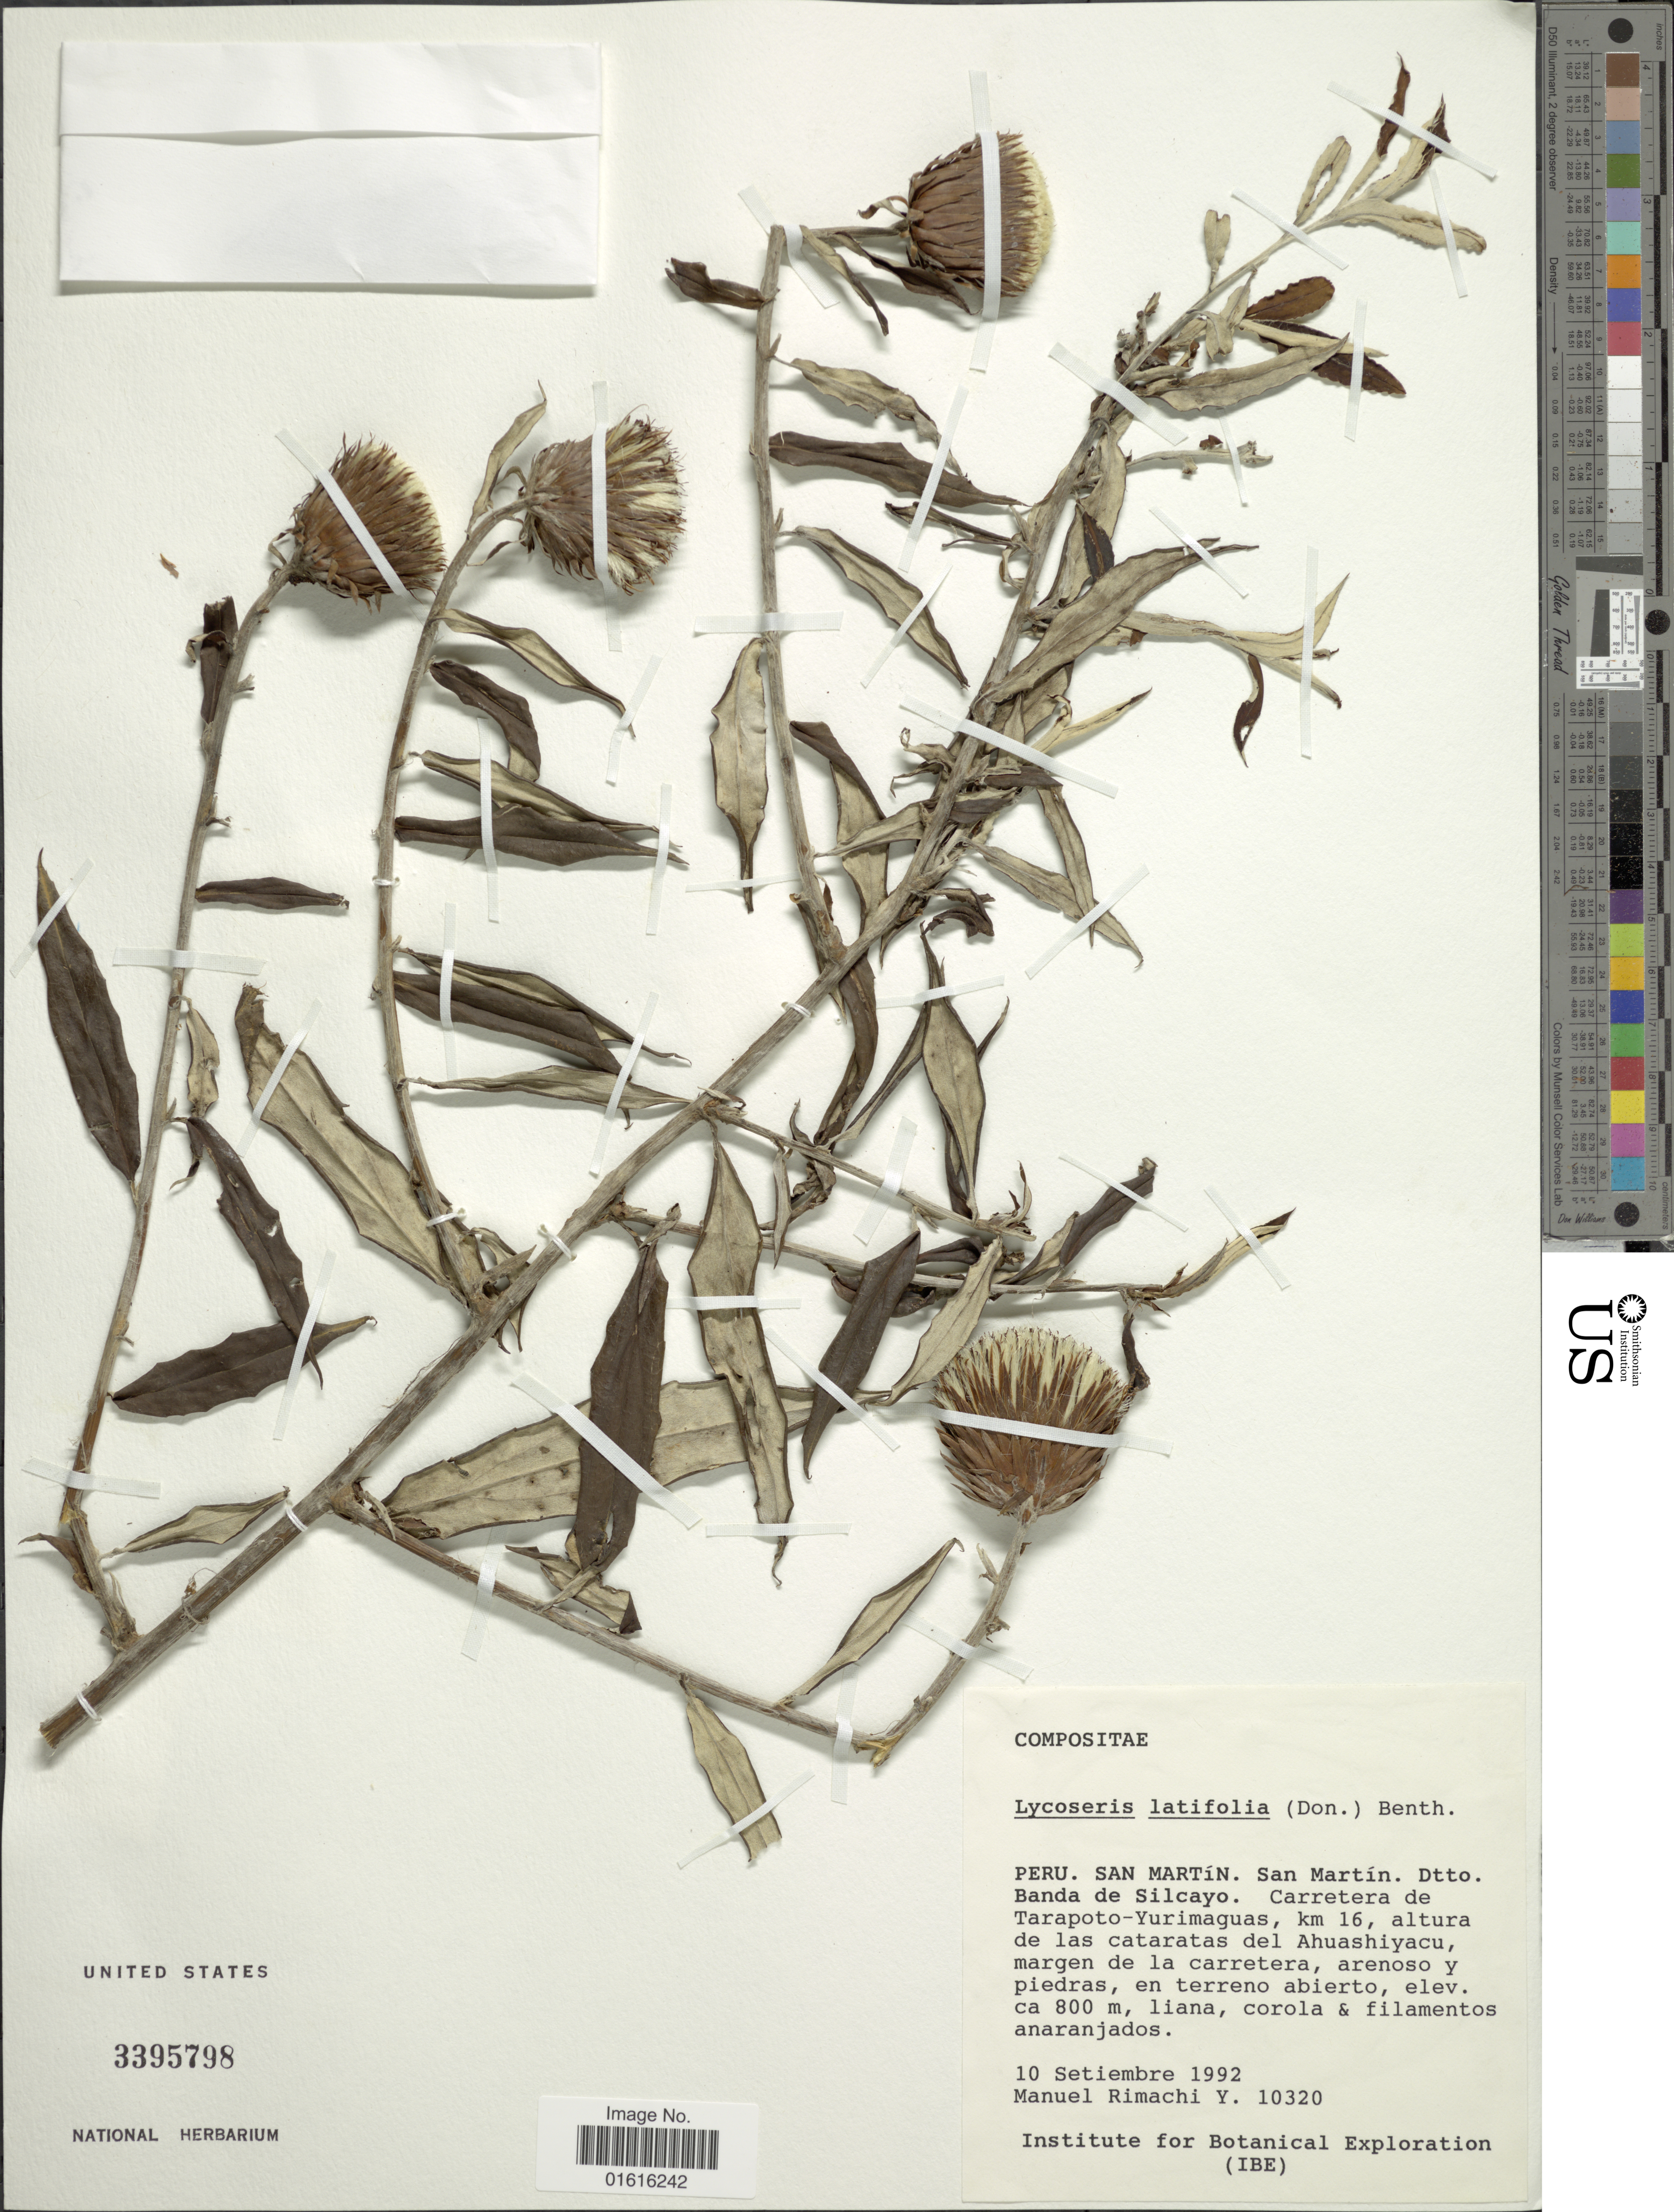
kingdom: Plantae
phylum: Tracheophyta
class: Magnoliopsida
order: Asterales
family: Asteraceae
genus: Lycoseris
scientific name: Lycoseris trinervis subsp. altissima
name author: (Poepp.) K. Egerod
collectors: M. Rimachi Y.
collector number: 10320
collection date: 1992-09-10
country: Peru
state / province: San Martín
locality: Peru. San Martín. San Martín. Dtto. Banda de Silcayo. Carretera de Tarapoto-Yurimaguas, km 16, altura de las cataratas del Ahuashiyacu, margen de la carretera, arenoso y piedras, en terreno abierto.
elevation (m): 800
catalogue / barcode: US 3395798